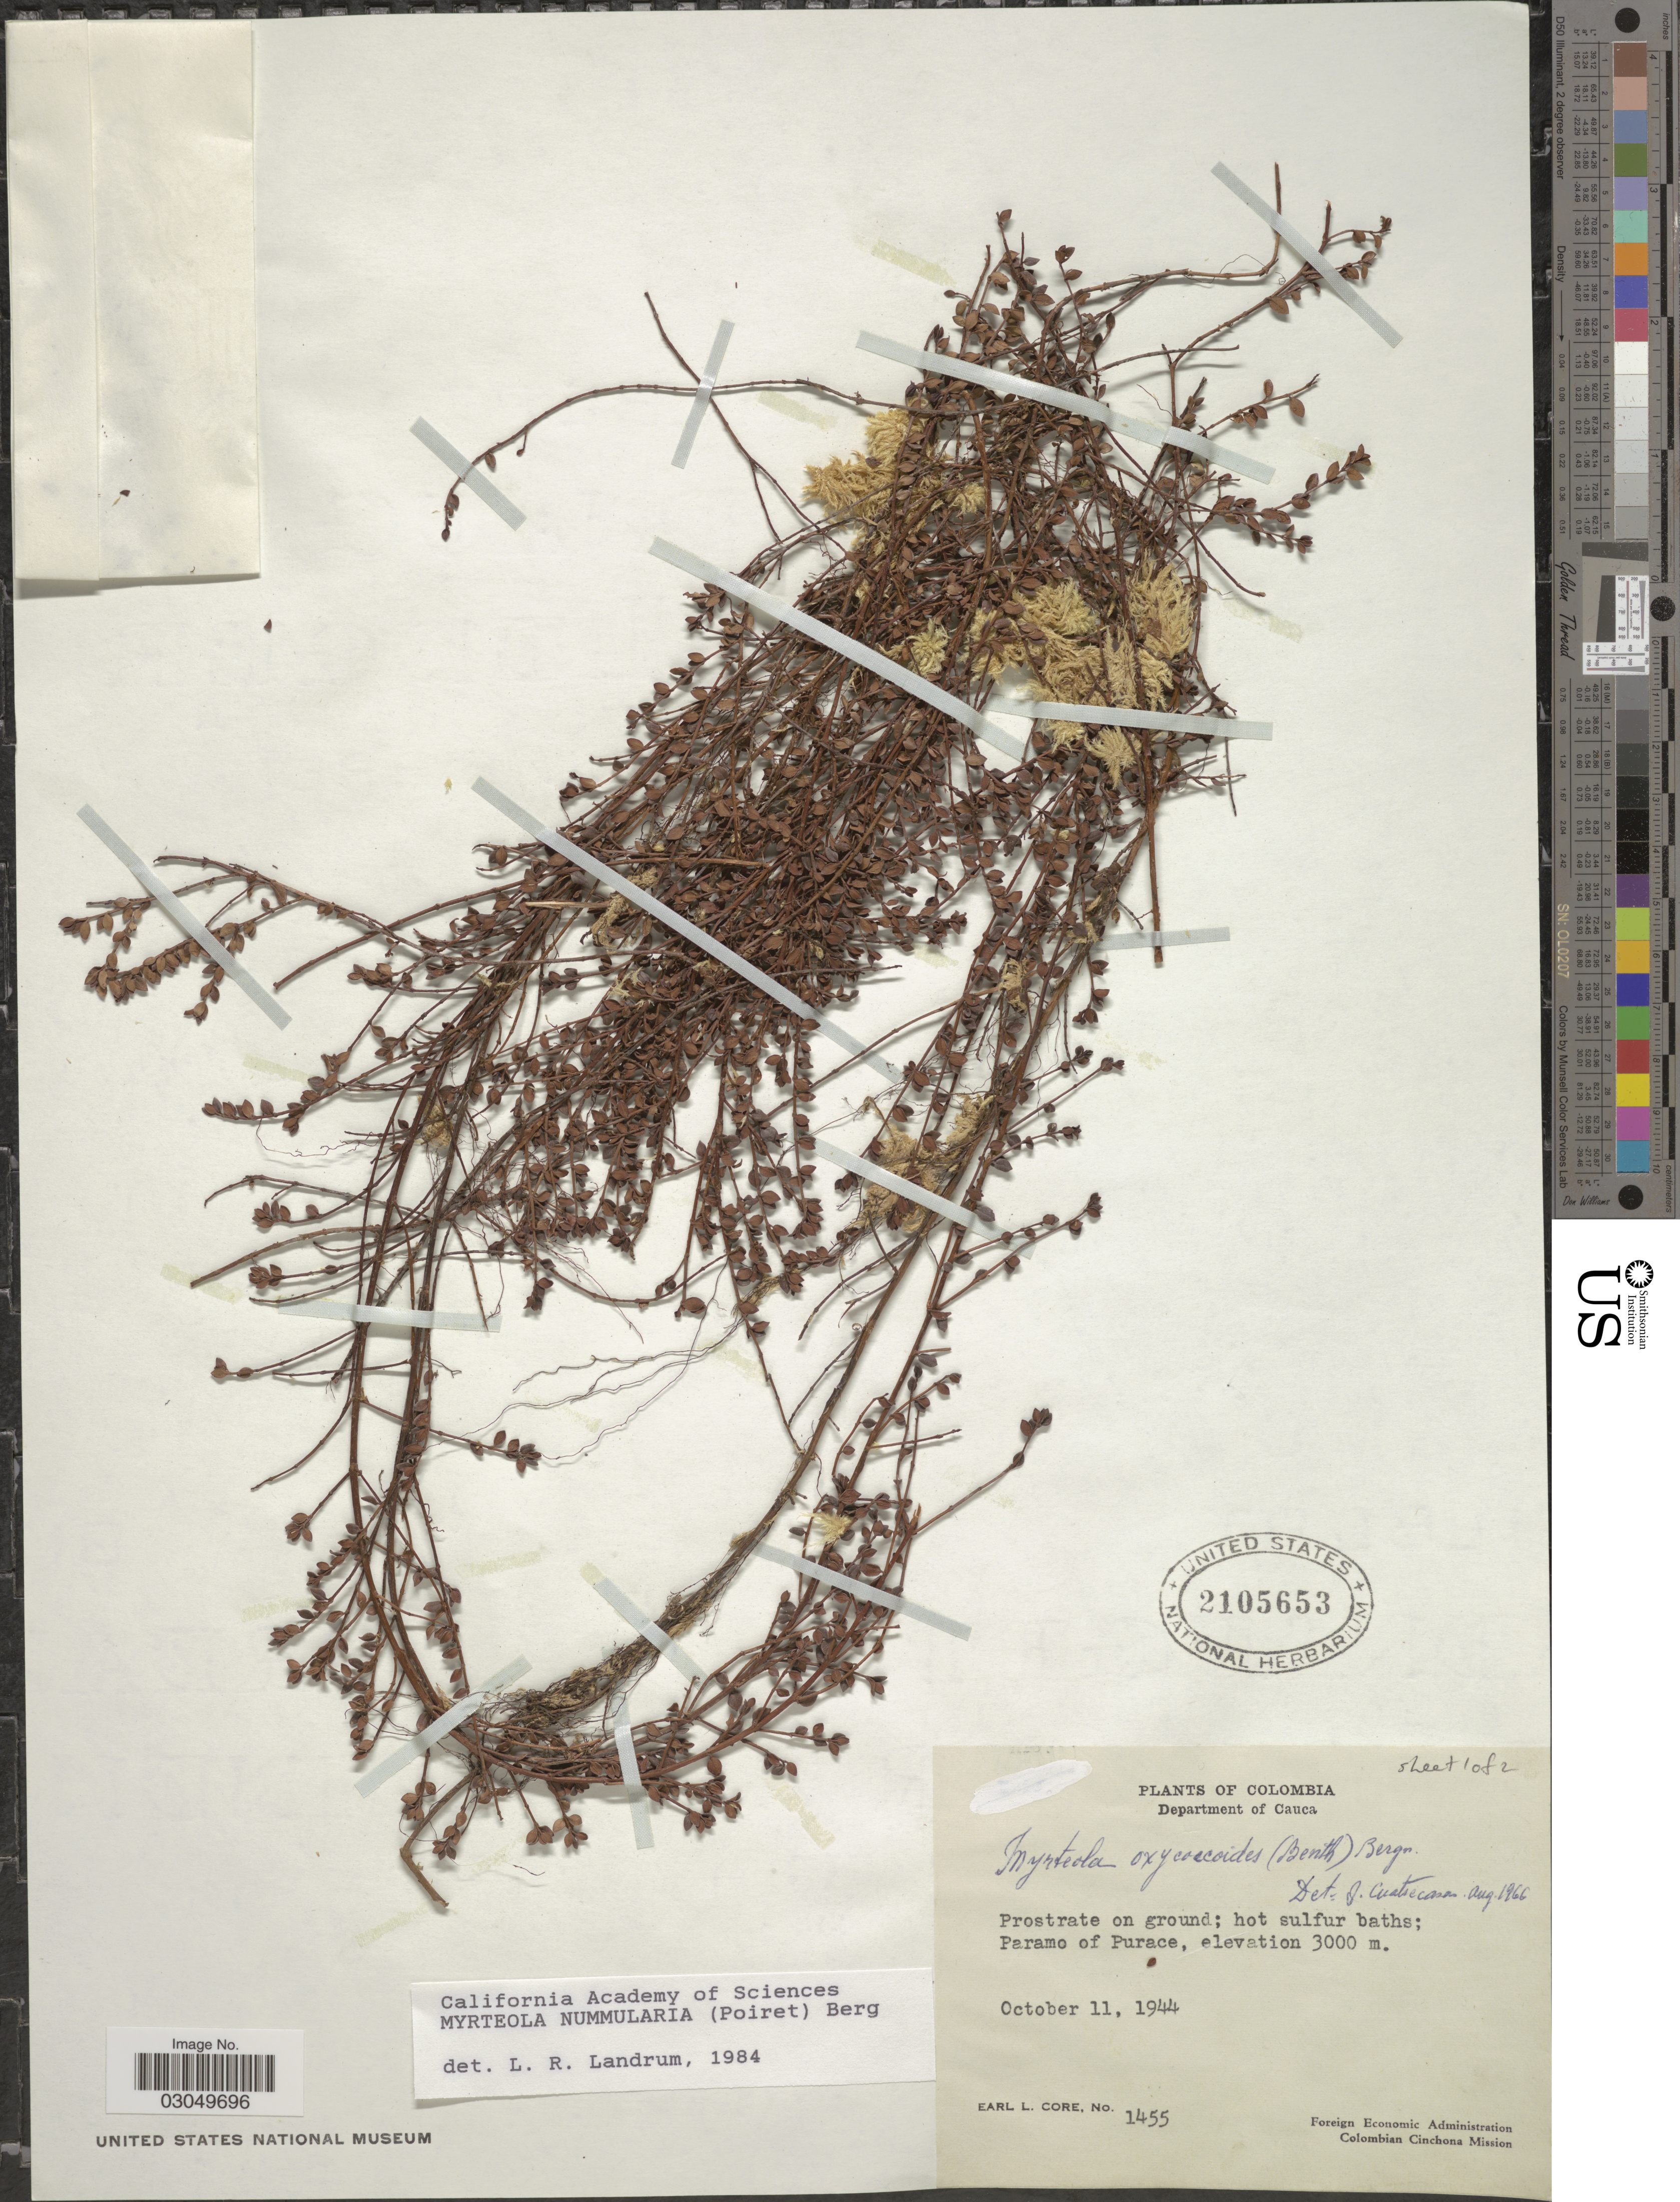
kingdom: Plantae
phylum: Tracheophyta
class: Magnoliopsida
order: Myrtales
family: Myrtaceae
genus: Myrteola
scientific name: Myrteola nummularia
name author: (Lam.) O. Berg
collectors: E. L. Core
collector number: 1455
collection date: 1944-10-11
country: Colombia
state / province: Cauca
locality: Department of Cauca. Paramo of Purace.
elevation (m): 3000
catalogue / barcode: US 2105653